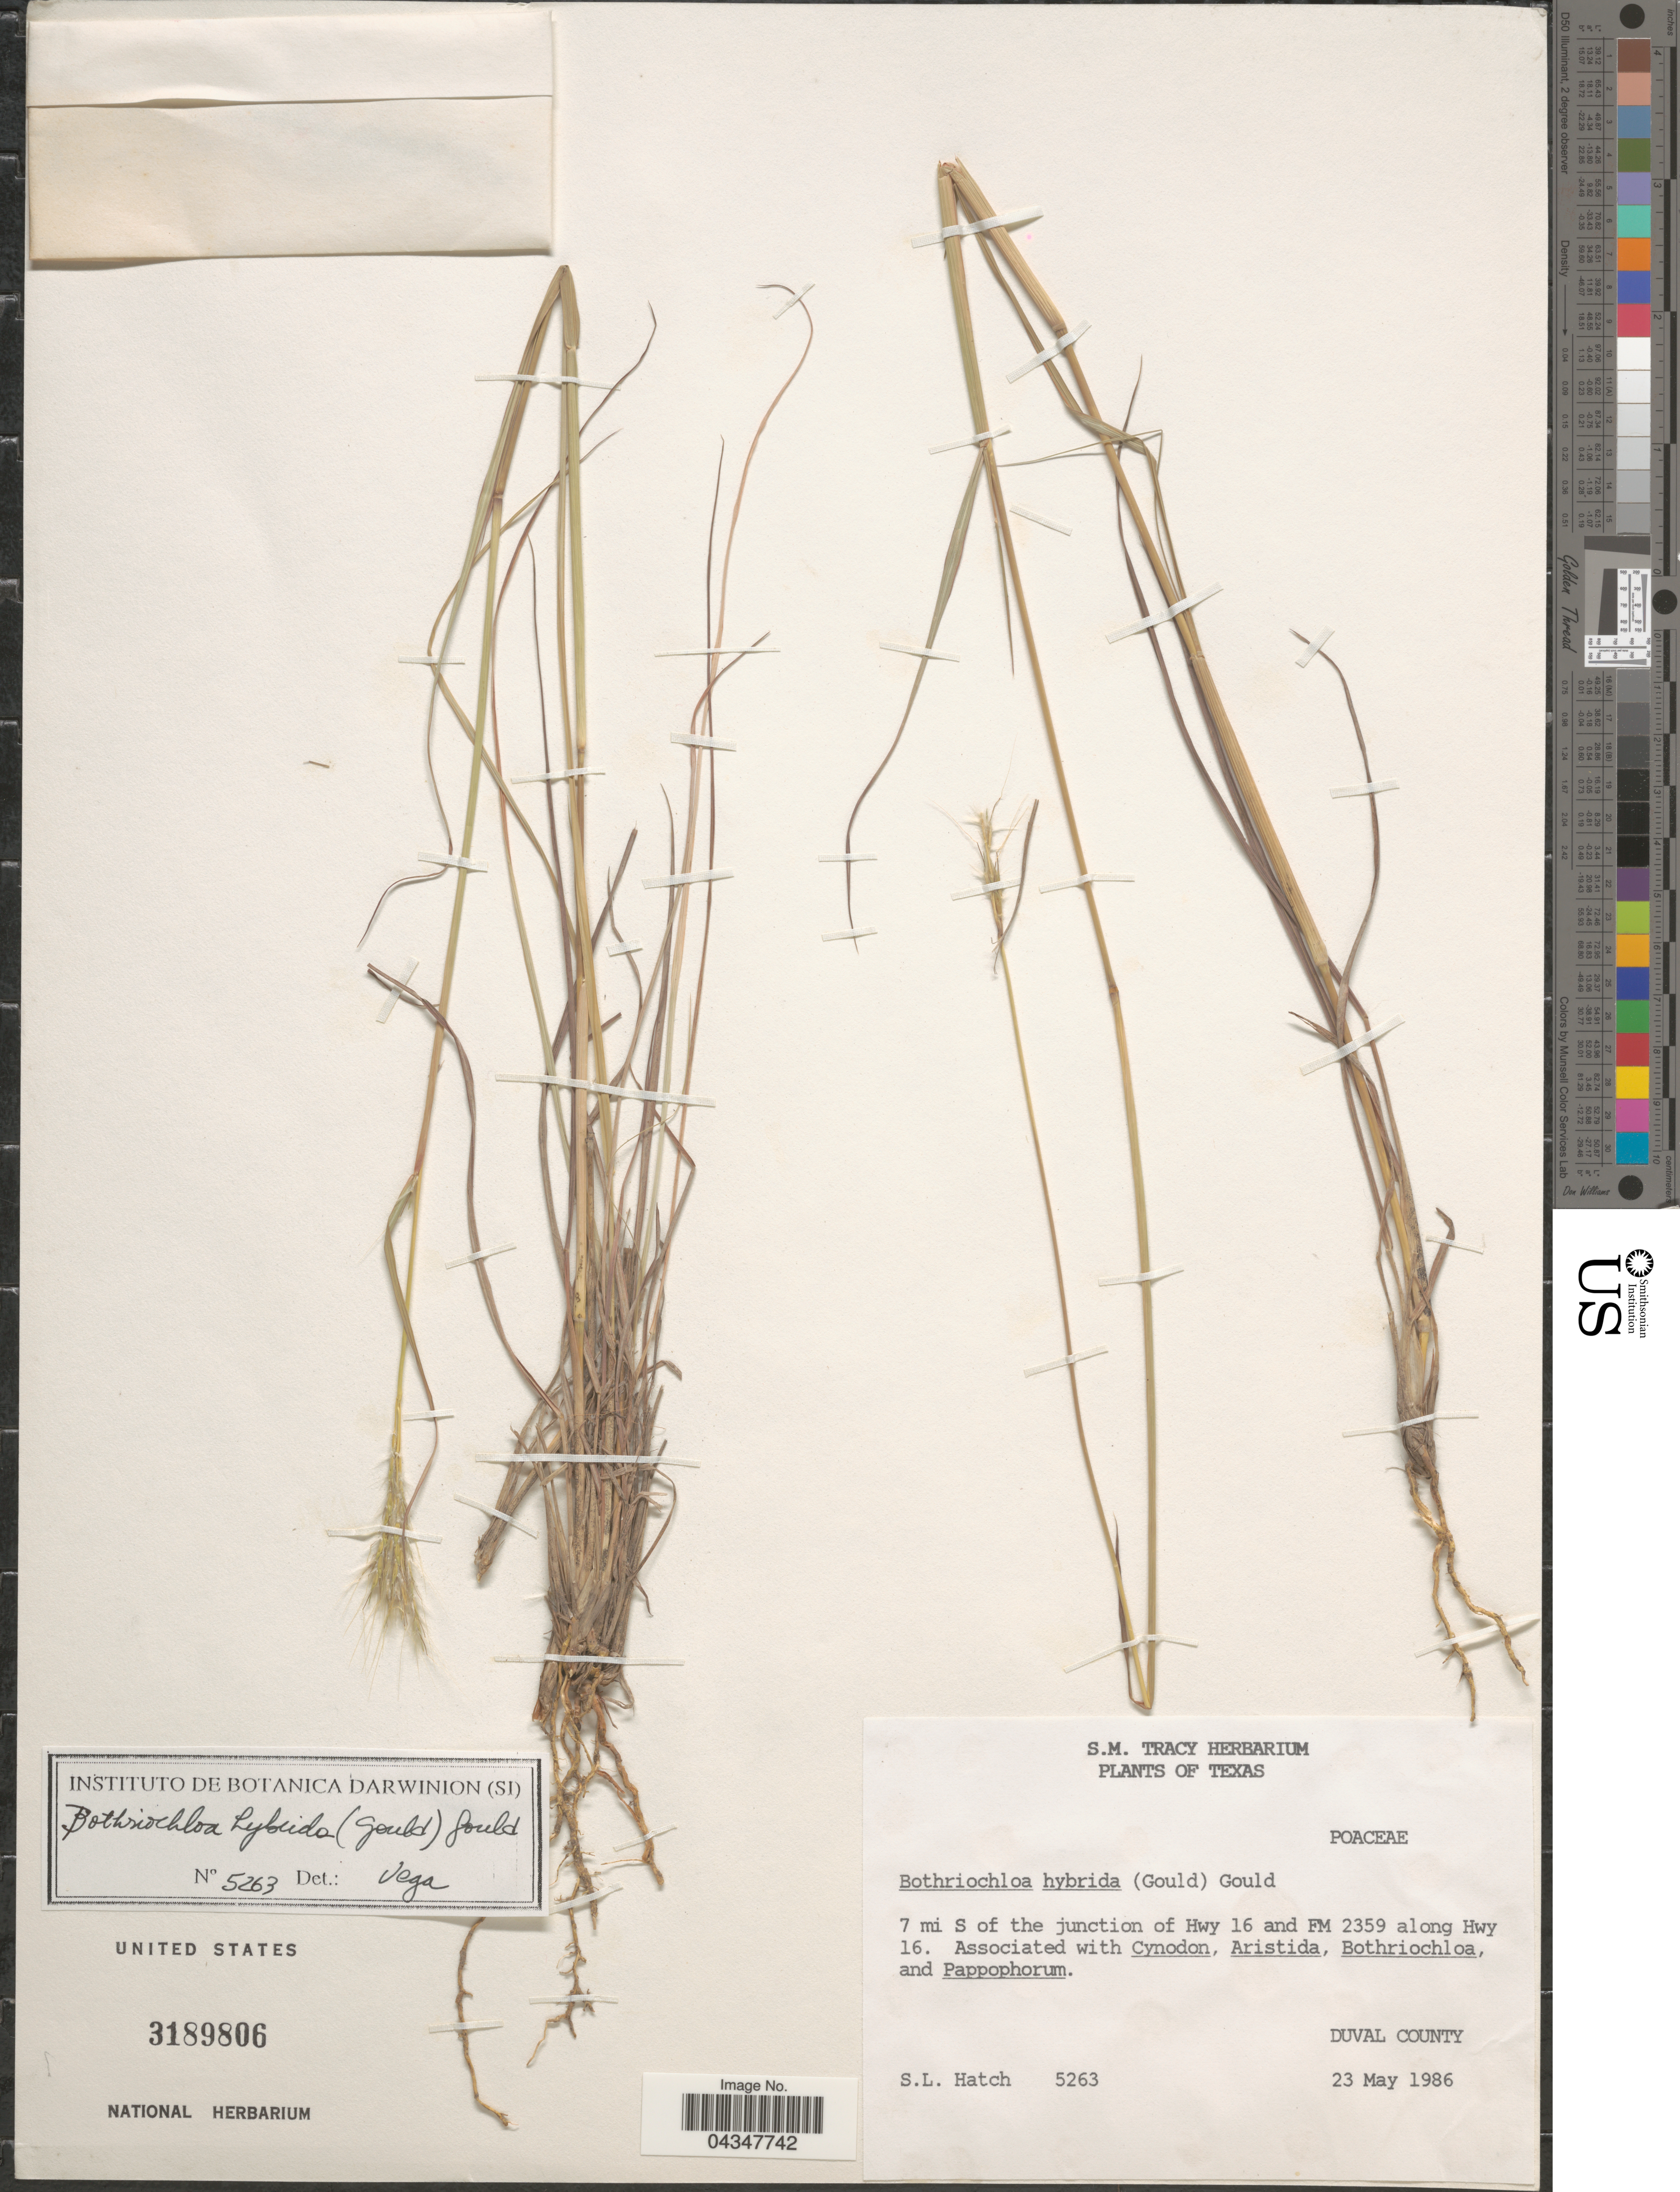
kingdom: Plantae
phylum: Tracheophyta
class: Liliopsida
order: Poales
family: Poaceae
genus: Bothriochloa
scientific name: Bothriochloa hybrida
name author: (Gould) Gould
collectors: S. Hatch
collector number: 5263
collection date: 1986-05-23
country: United States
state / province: Texas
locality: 7 mi S of the junction of Hwy 16 and FM 2359 along Hwy 16. Duval County.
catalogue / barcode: US 3189806